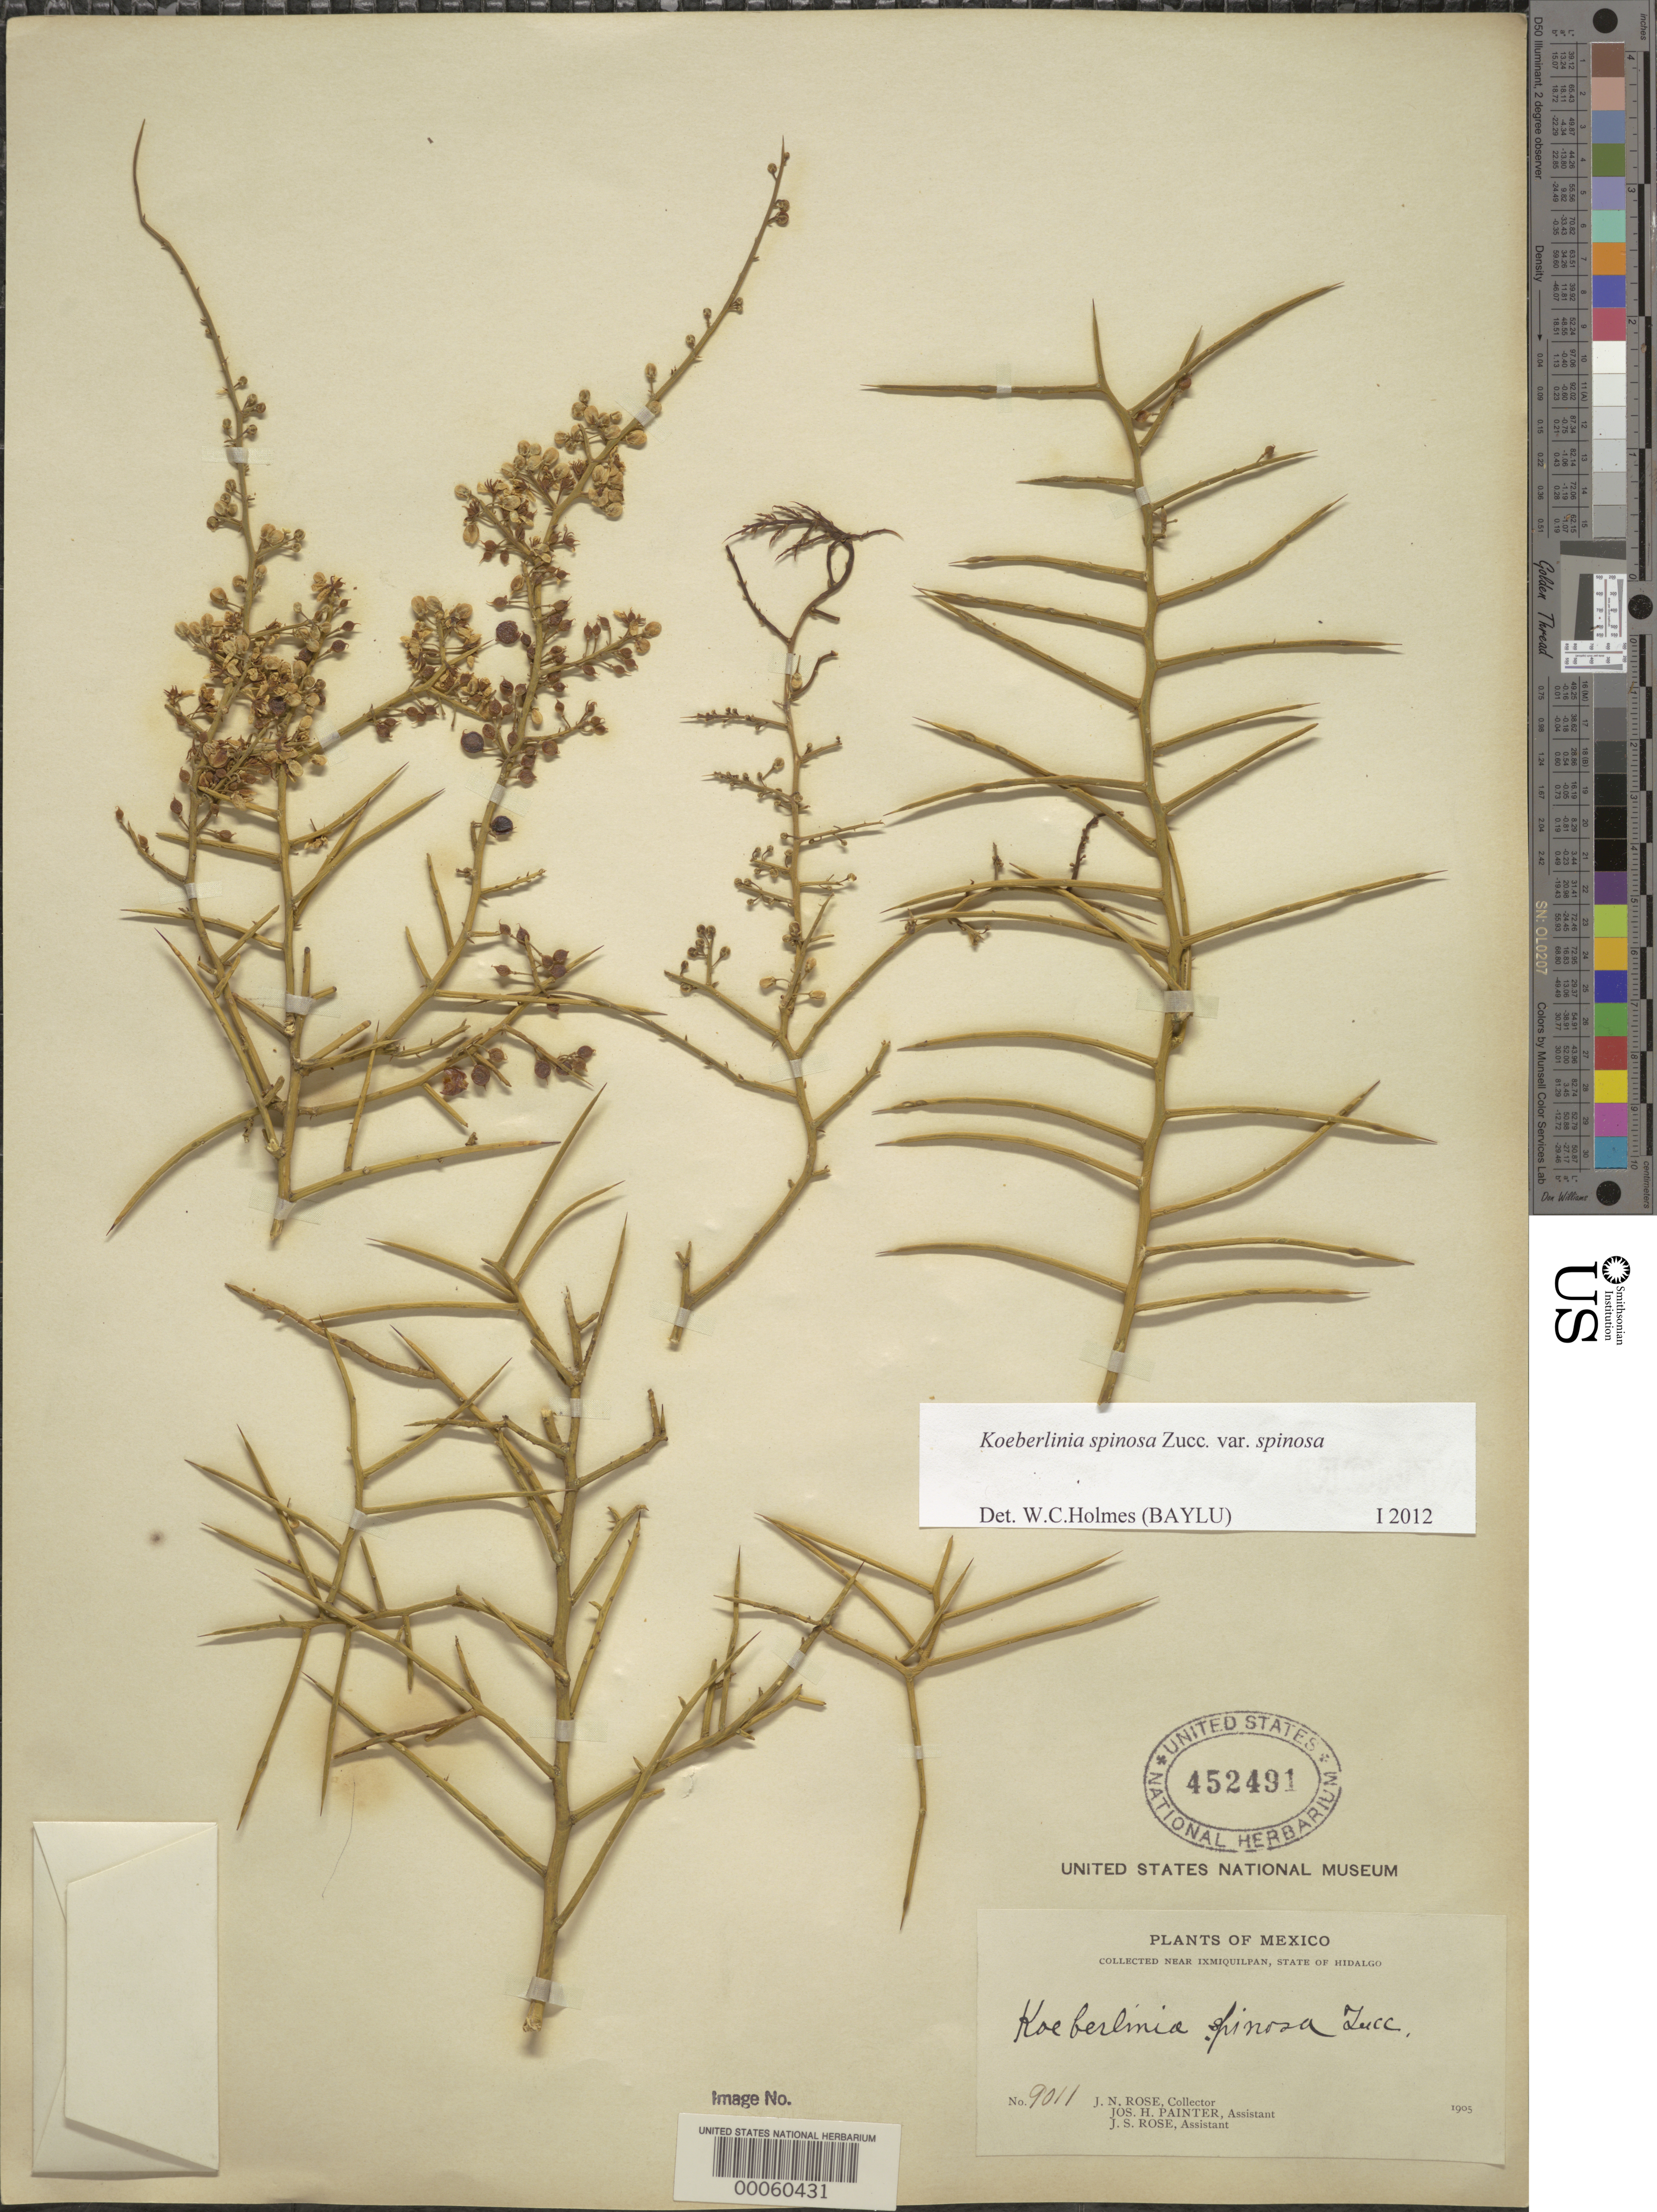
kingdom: Plantae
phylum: Tracheophyta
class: Magnoliopsida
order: Brassicales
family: Koeberliniaceae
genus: Koeberlinia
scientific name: Koeberlinia spinosa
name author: Zucc.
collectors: J. N. Rose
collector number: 9011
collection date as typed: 1905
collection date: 1905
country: Mexico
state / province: Hidalgo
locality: Collected near Ixmiquilpan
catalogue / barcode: US 452491